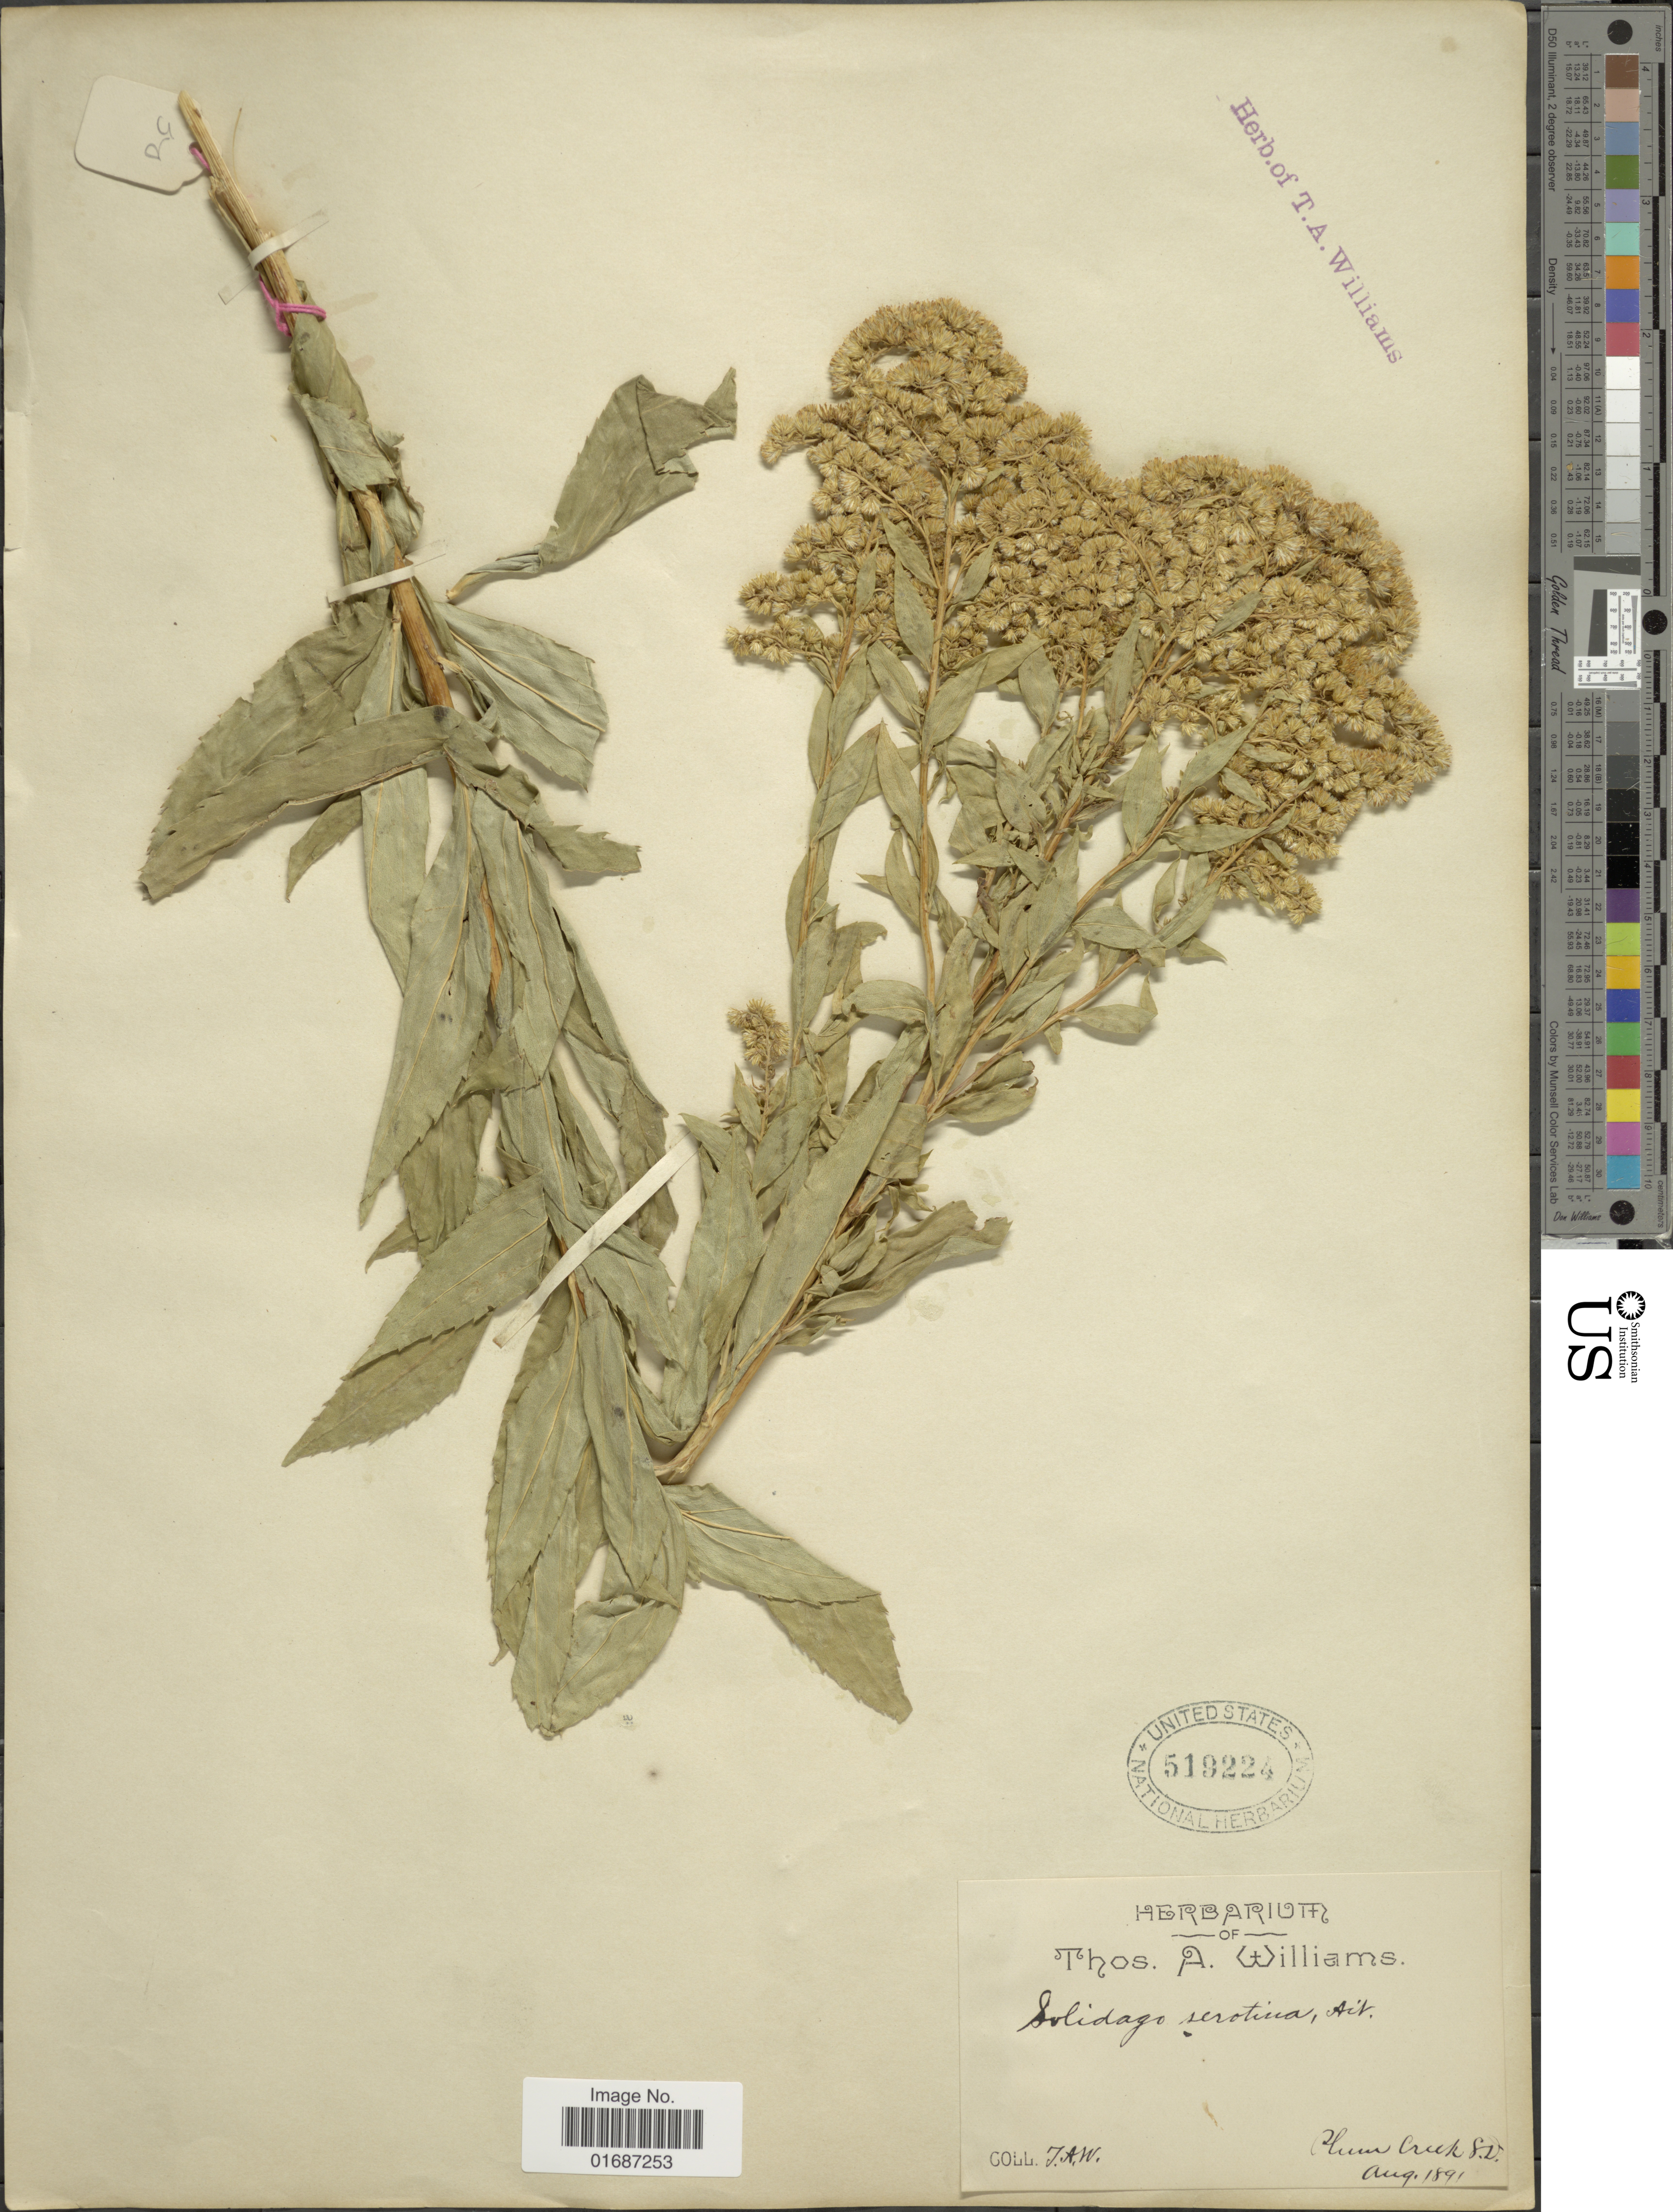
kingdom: Plantae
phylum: Tracheophyta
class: Magnoliopsida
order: Asterales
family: Asteraceae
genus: Solidago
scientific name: Solidago gigantea var. leiophylla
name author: Fernald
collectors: T. A. Williams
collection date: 1891-08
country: United States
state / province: South Dakota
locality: Plum Creek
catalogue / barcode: US 519224